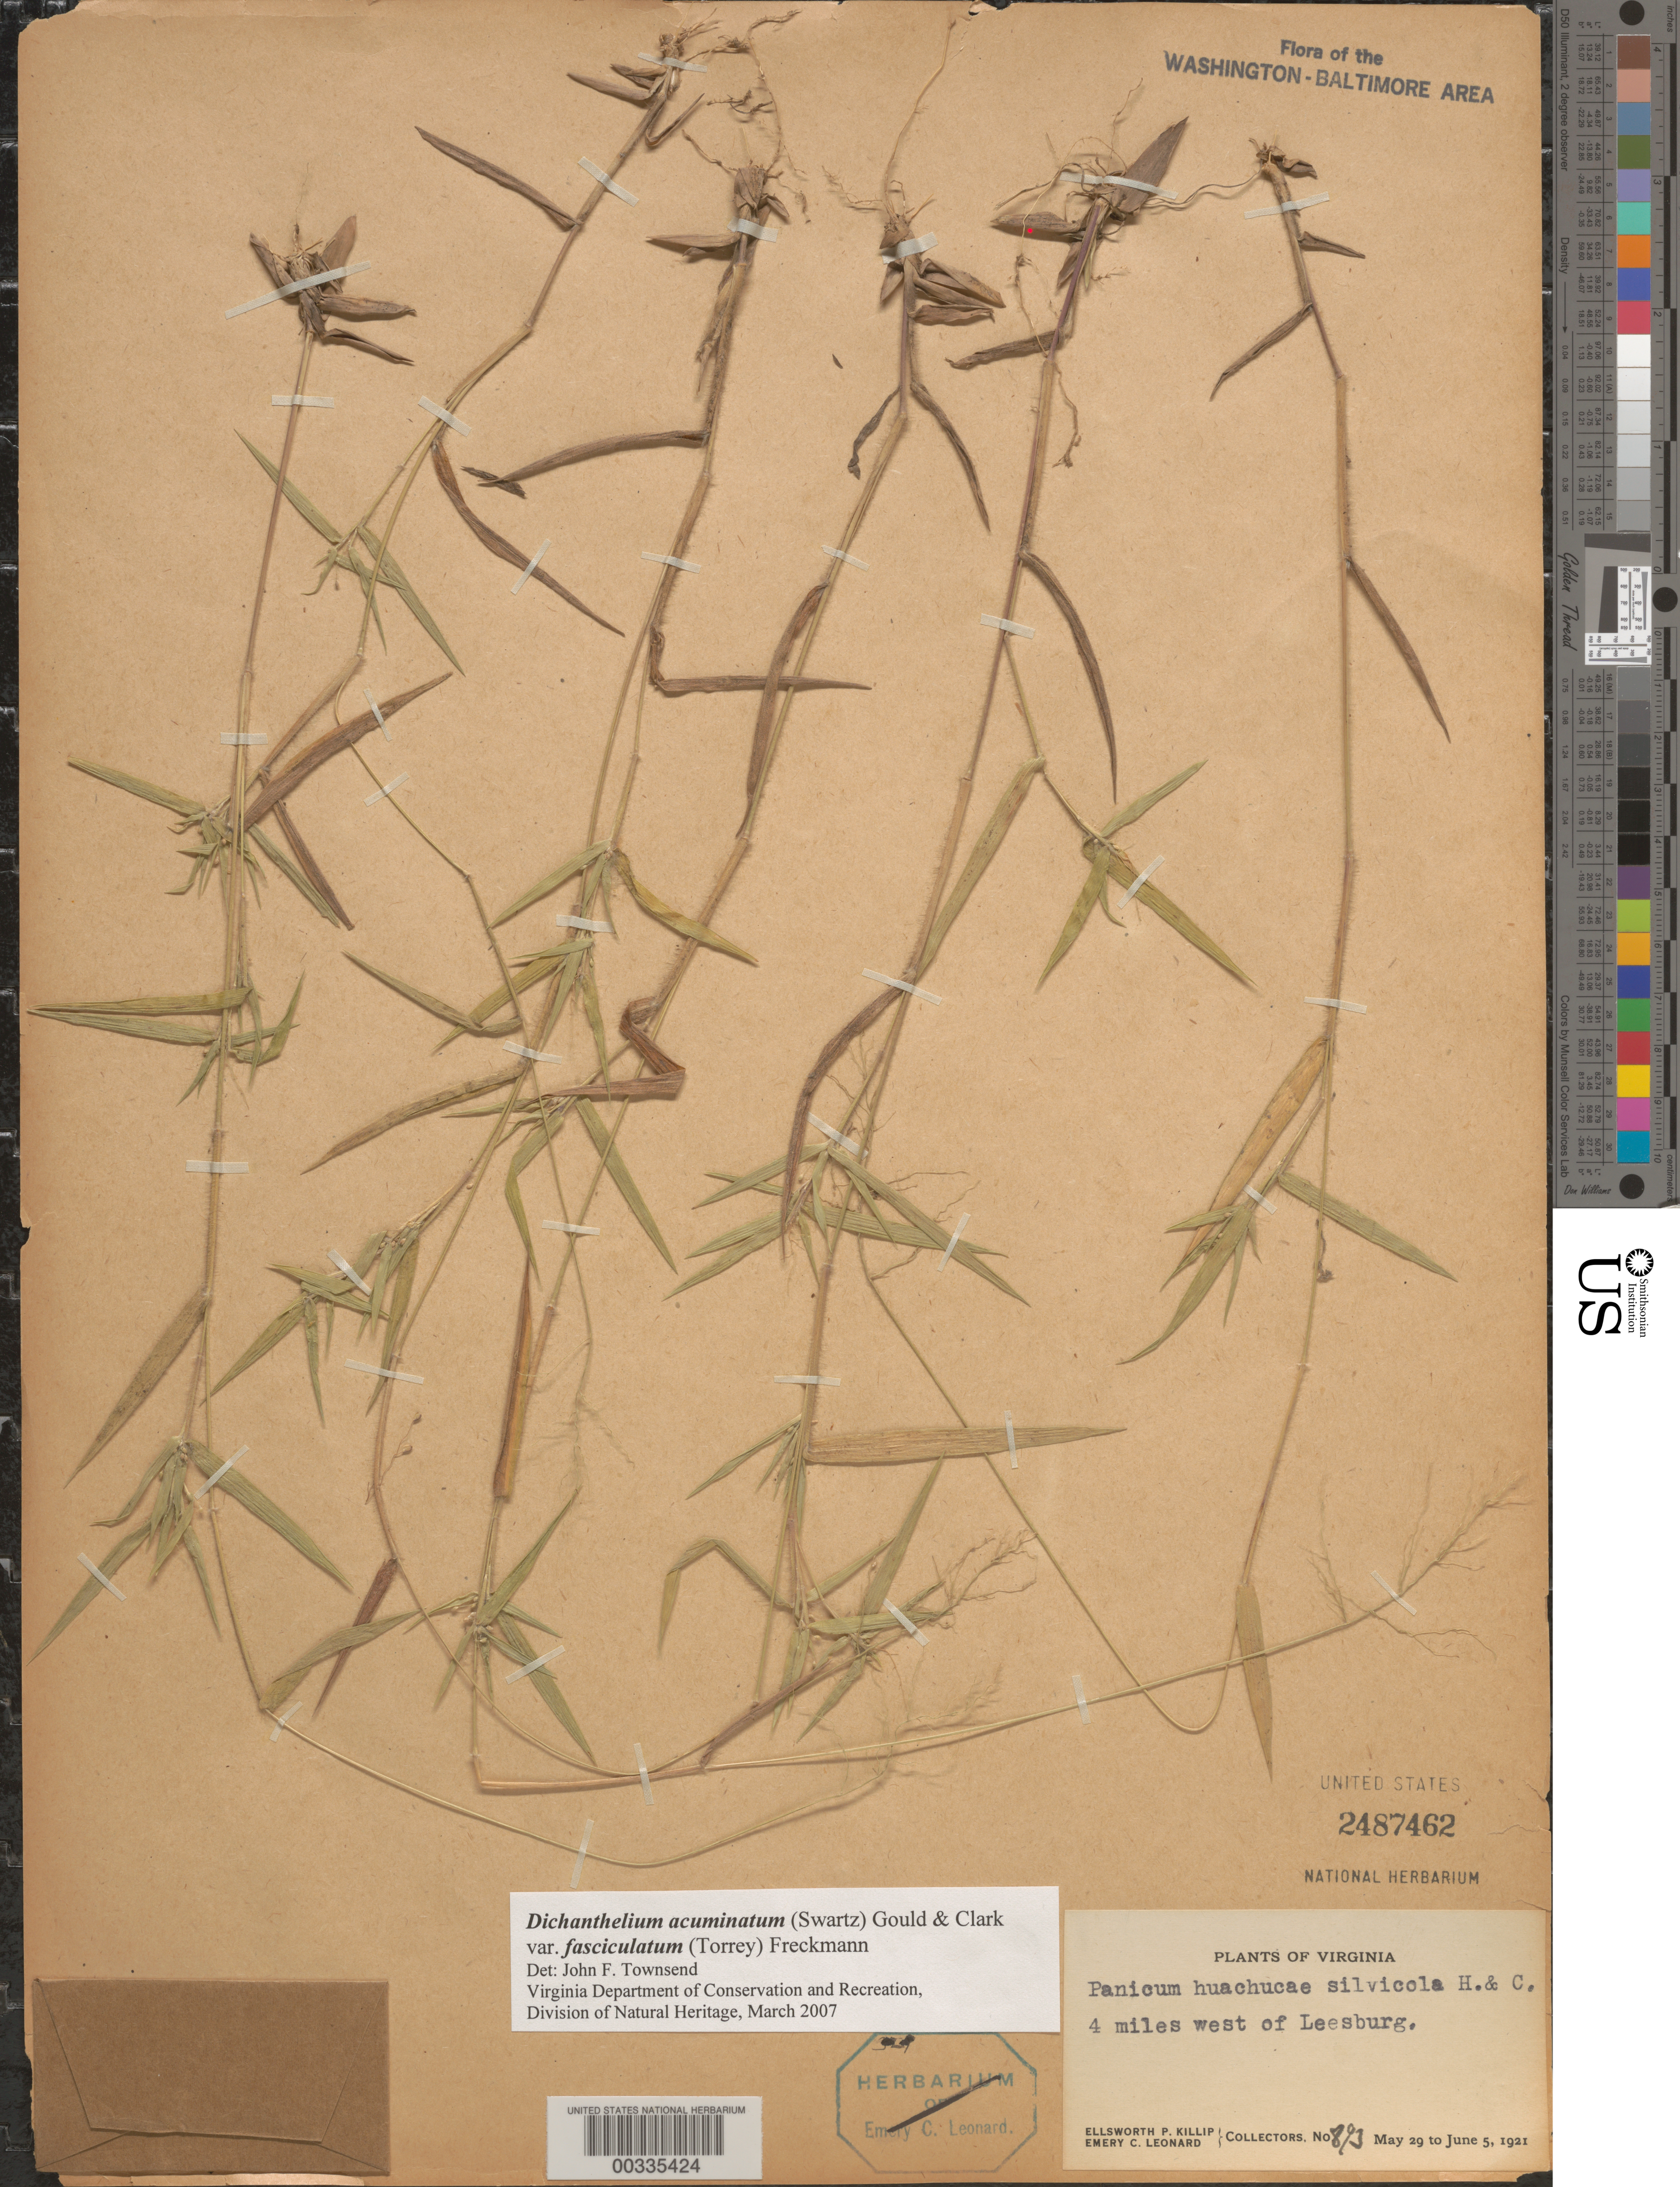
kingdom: Plantae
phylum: Tracheophyta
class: Liliopsida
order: Poales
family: Poaceae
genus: Dichanthelium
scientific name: Dichanthelium acuminatum var. fasciculatum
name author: (Torr.) Freckmann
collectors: E. P. Killip & E. C. Leonard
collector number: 893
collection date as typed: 29 May 1921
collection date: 1921-05-29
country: United States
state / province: Virginia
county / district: Loudoun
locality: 4 miles west of Leesburg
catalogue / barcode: US 2487462